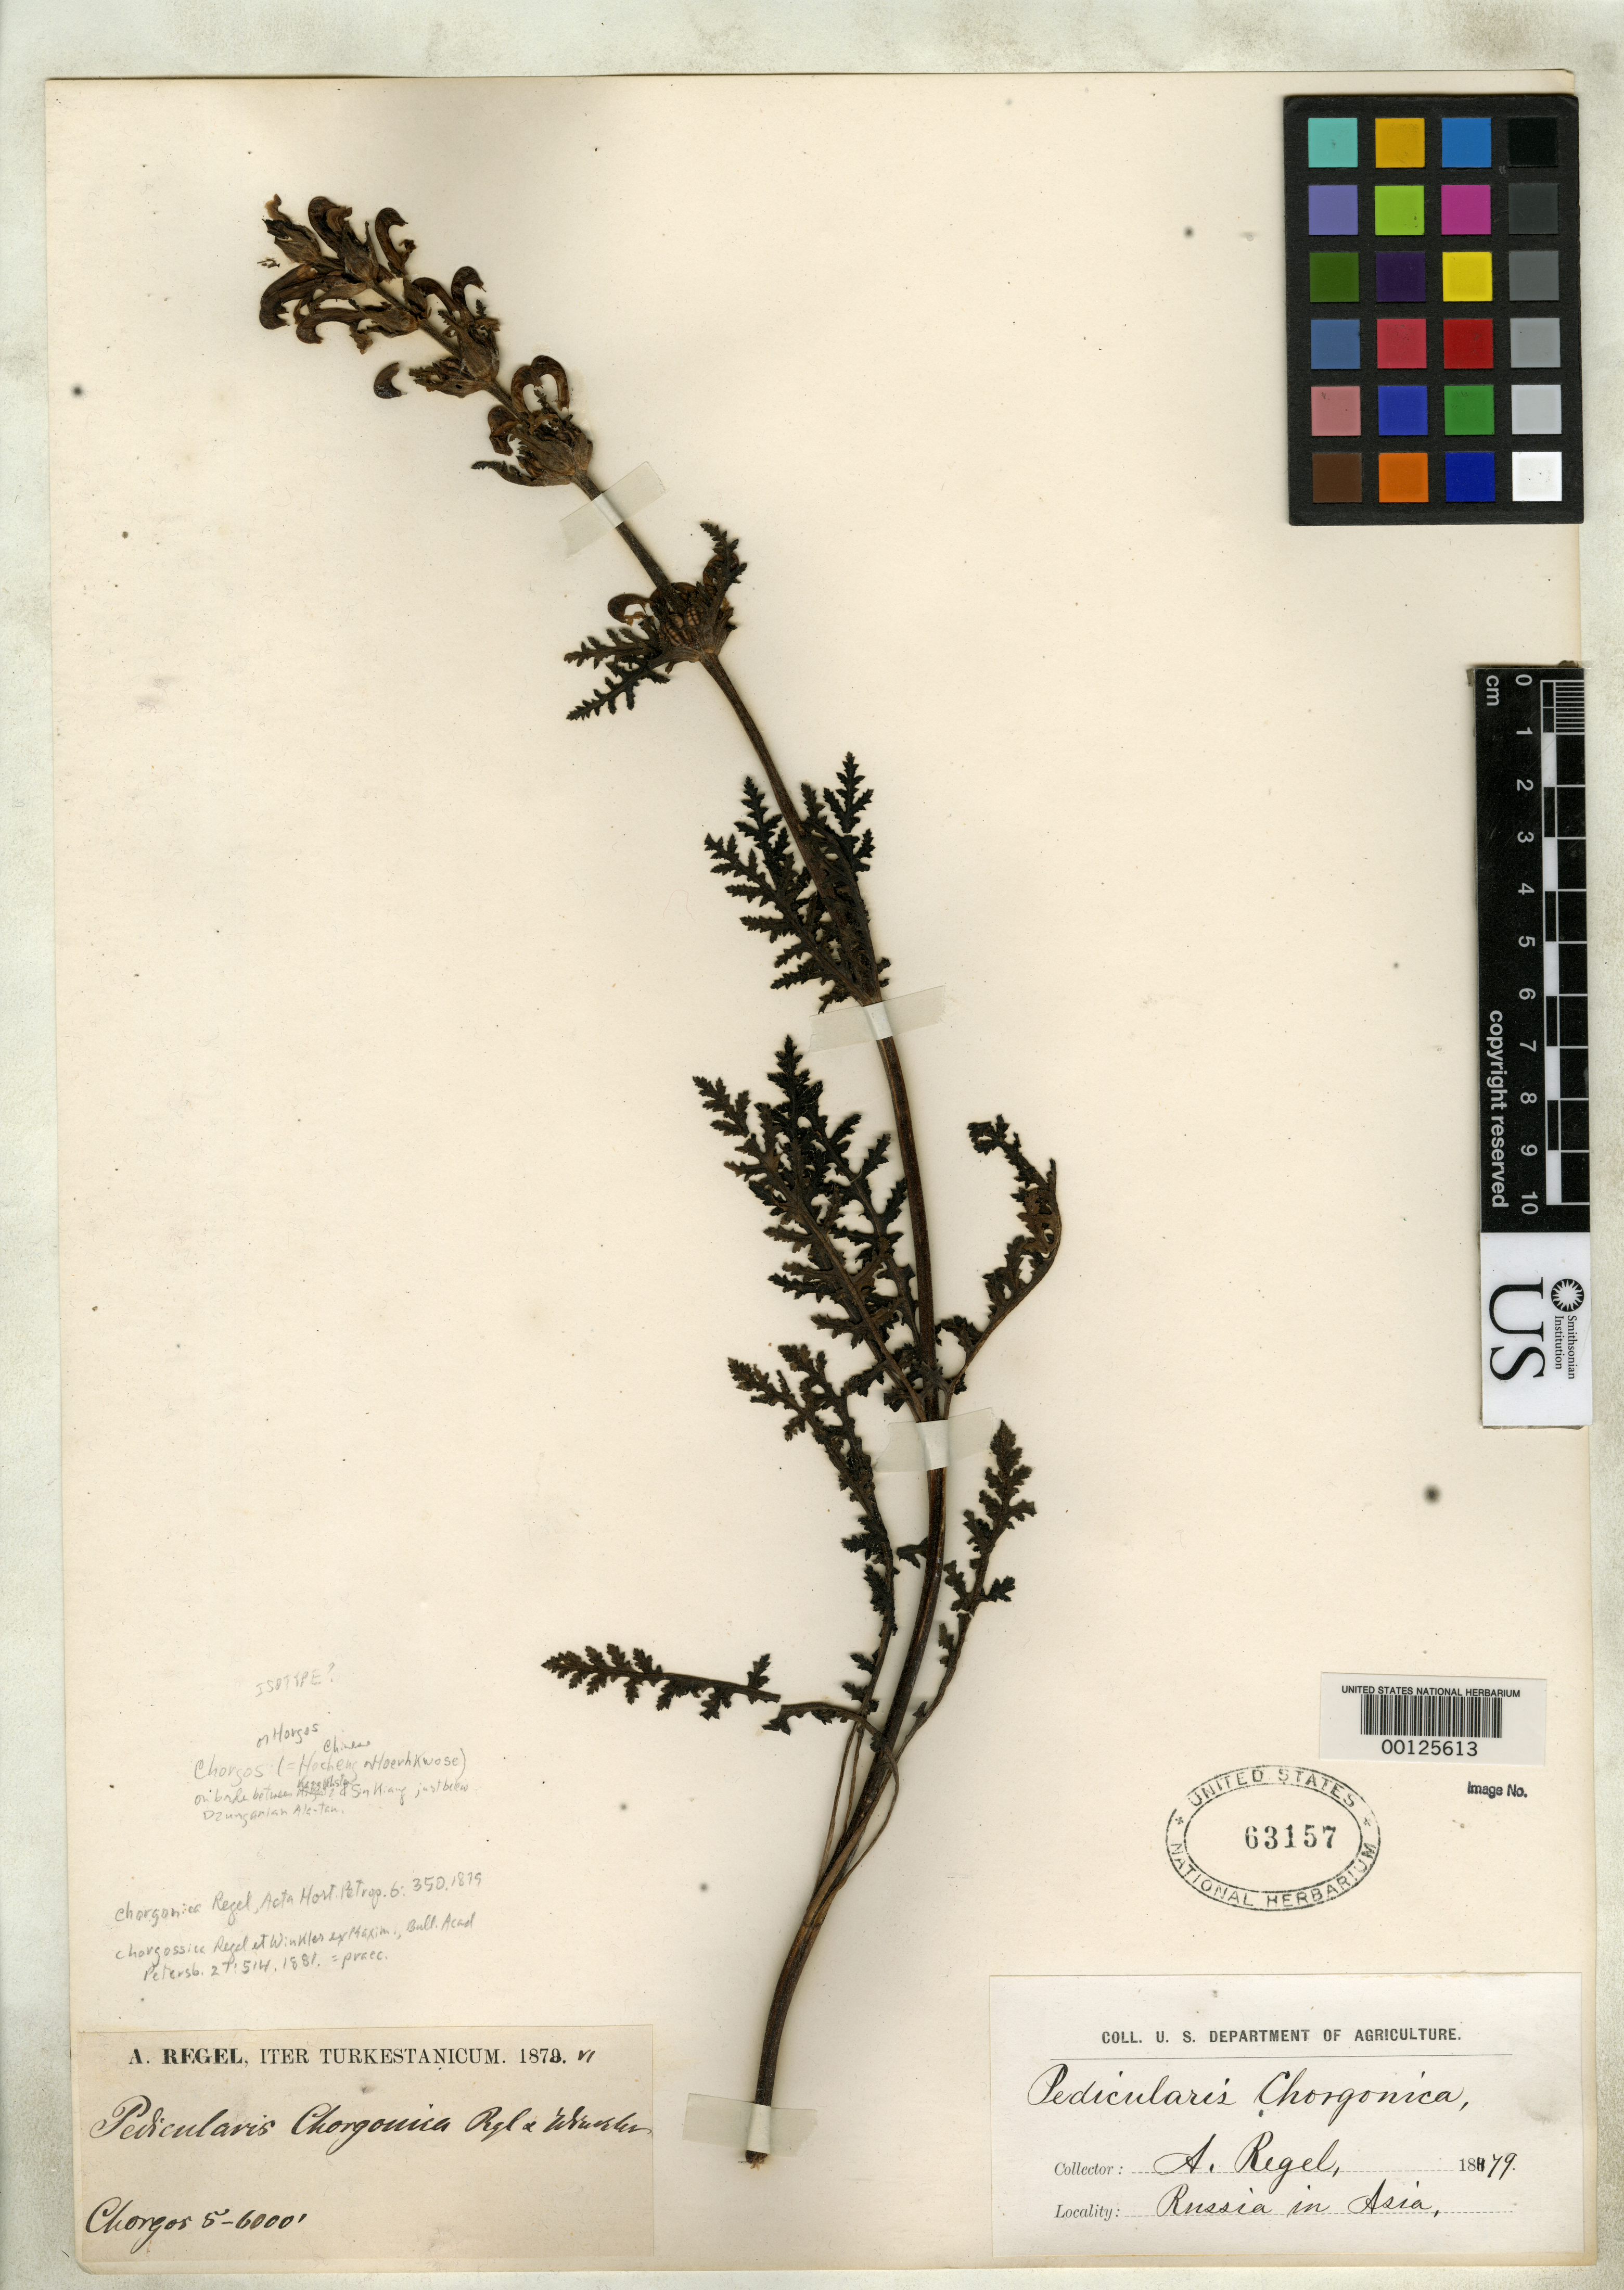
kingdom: Plantae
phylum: Tracheophyta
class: Magnoliopsida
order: Lamiales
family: Orobanchaceae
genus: Pedicularis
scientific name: Pedicularis chorgonica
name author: Regel & C. Winkl.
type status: Isotype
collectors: A. Regel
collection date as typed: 1879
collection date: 1879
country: China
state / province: Xinjiang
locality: Horgos.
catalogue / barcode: US 63157